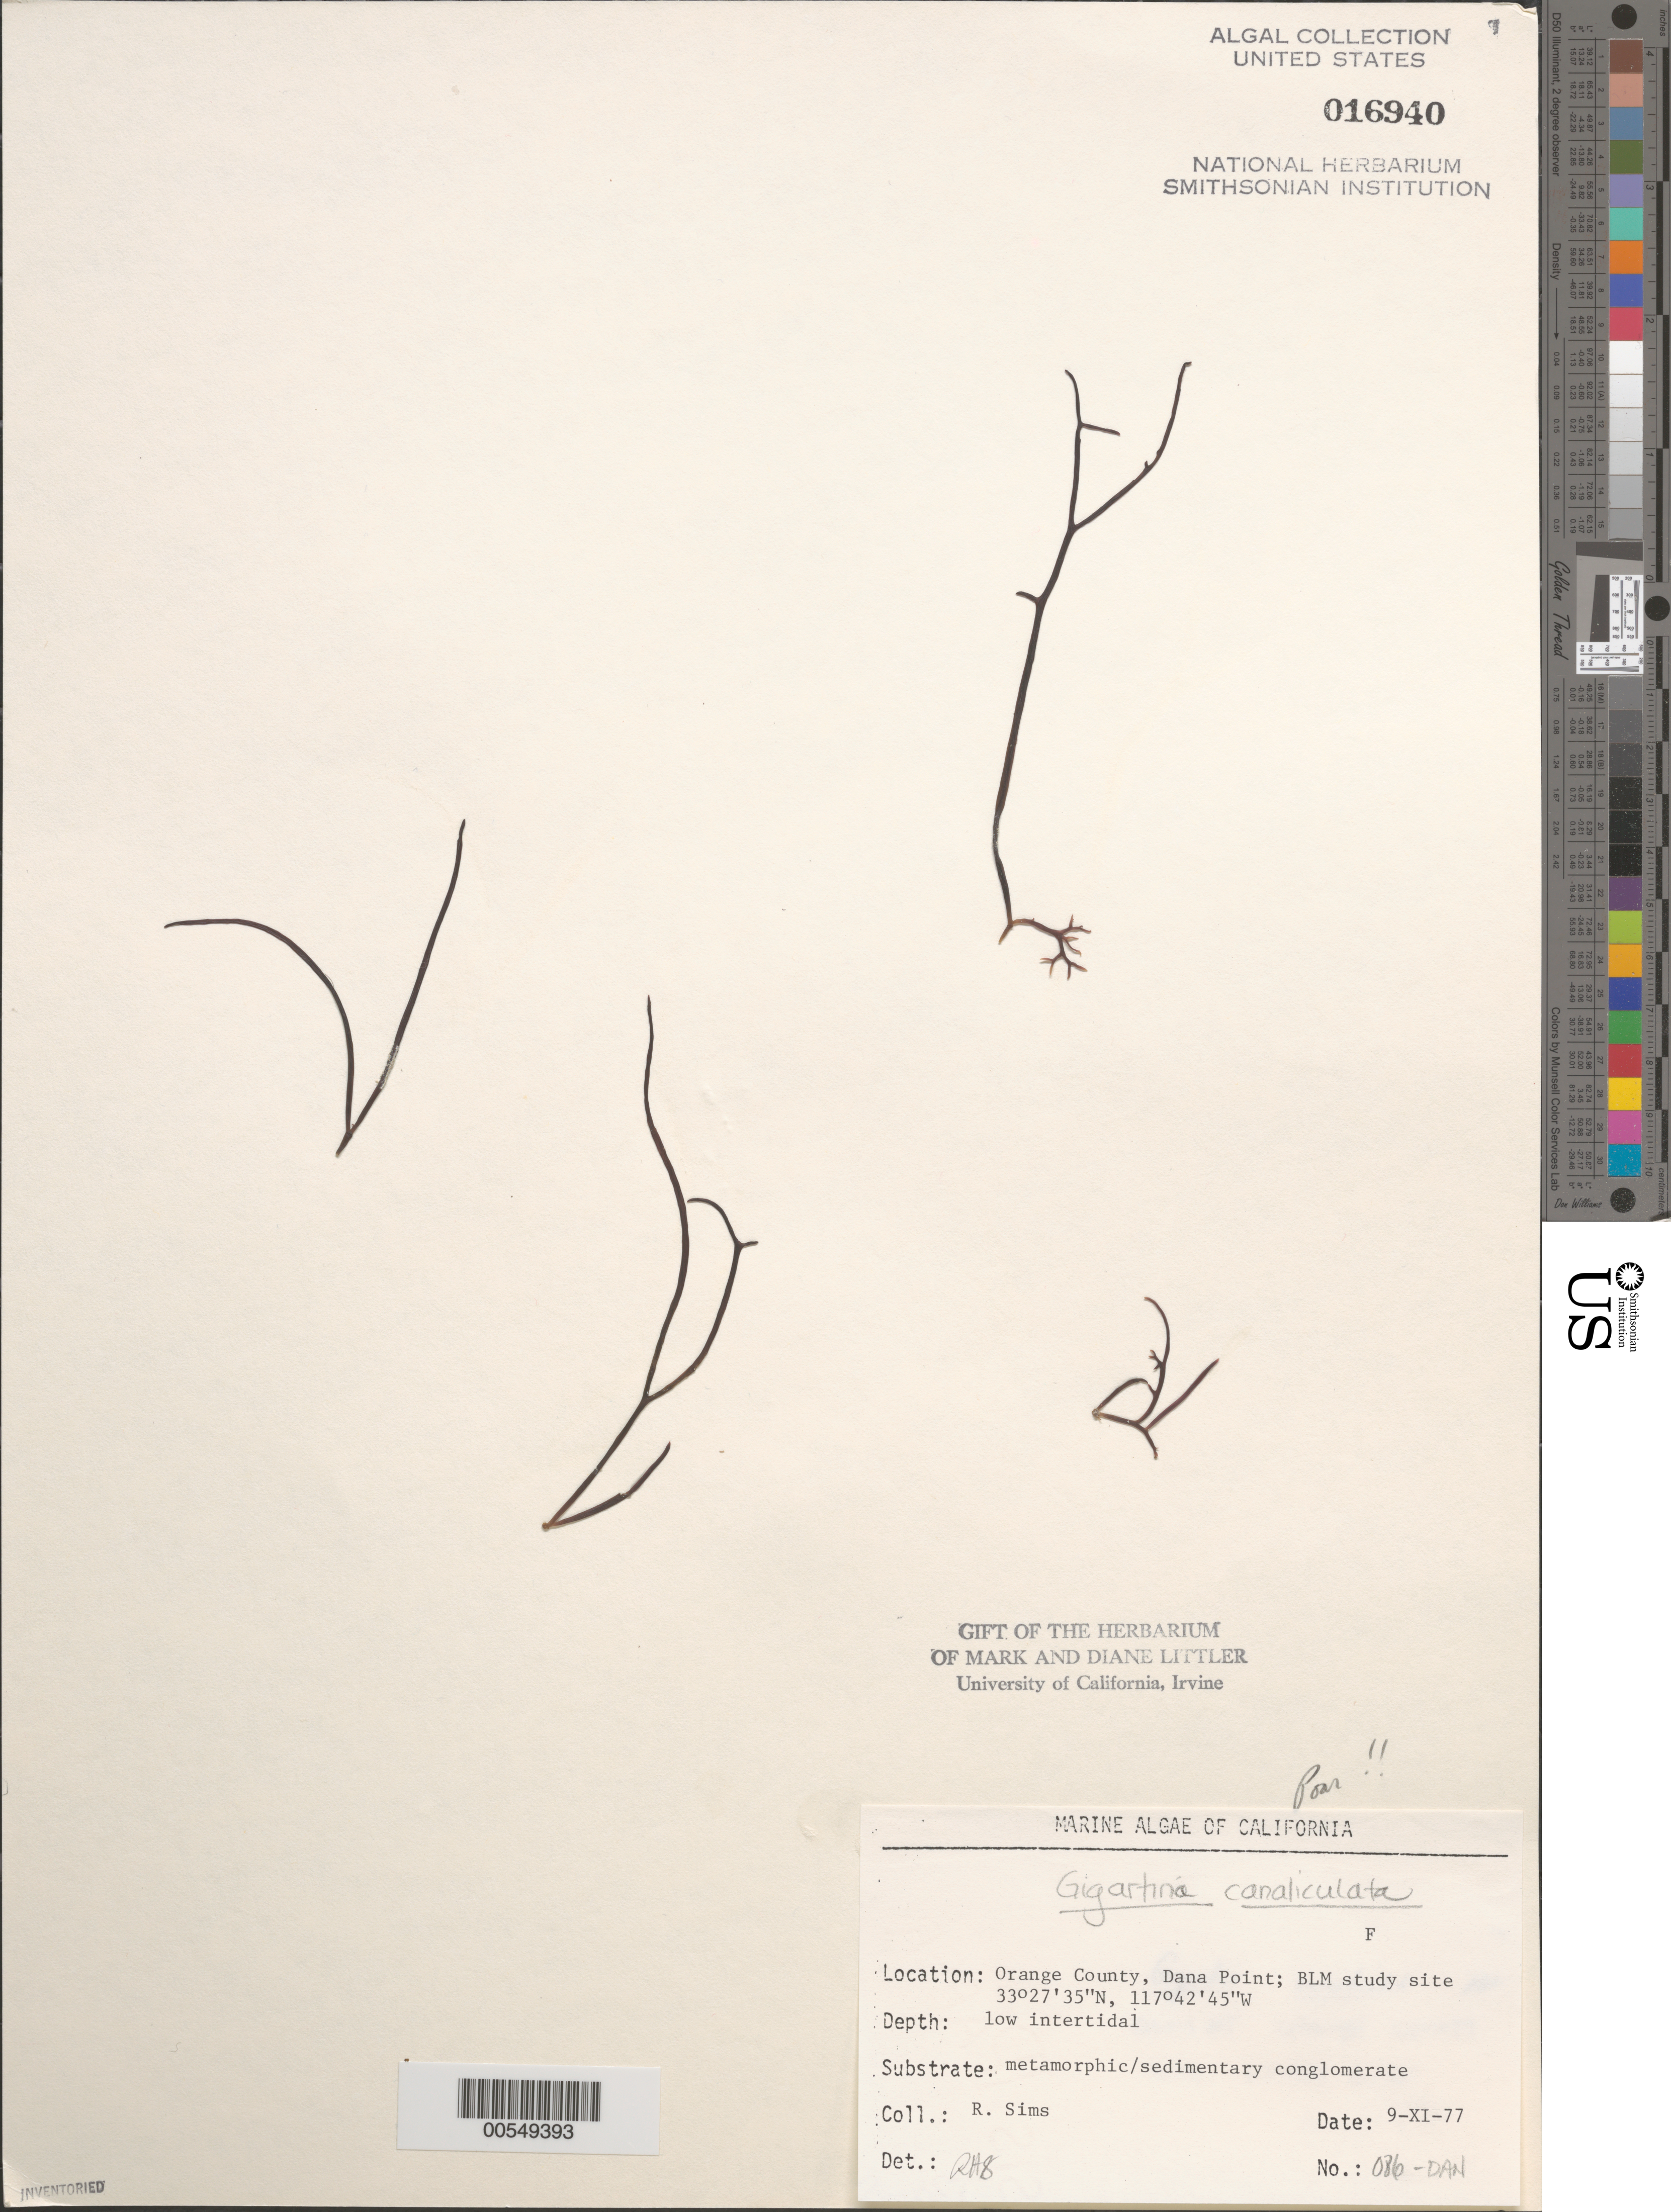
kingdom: Plantae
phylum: Rhodophyta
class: Florideophyceae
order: Gigartinales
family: Gigartinaceae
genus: Chondracanthus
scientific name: Chondracanthus canaliculatus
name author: (Harv.) Guiry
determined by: Algae name updating Project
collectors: R. H. Sims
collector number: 086-dan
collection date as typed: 09 Dec 1977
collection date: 1977-12-09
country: United States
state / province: California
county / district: Orange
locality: Dana Point, 1 km north of marina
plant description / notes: BLM-SOCALBIGHT Rocky Intertidal Survey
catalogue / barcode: US 16940